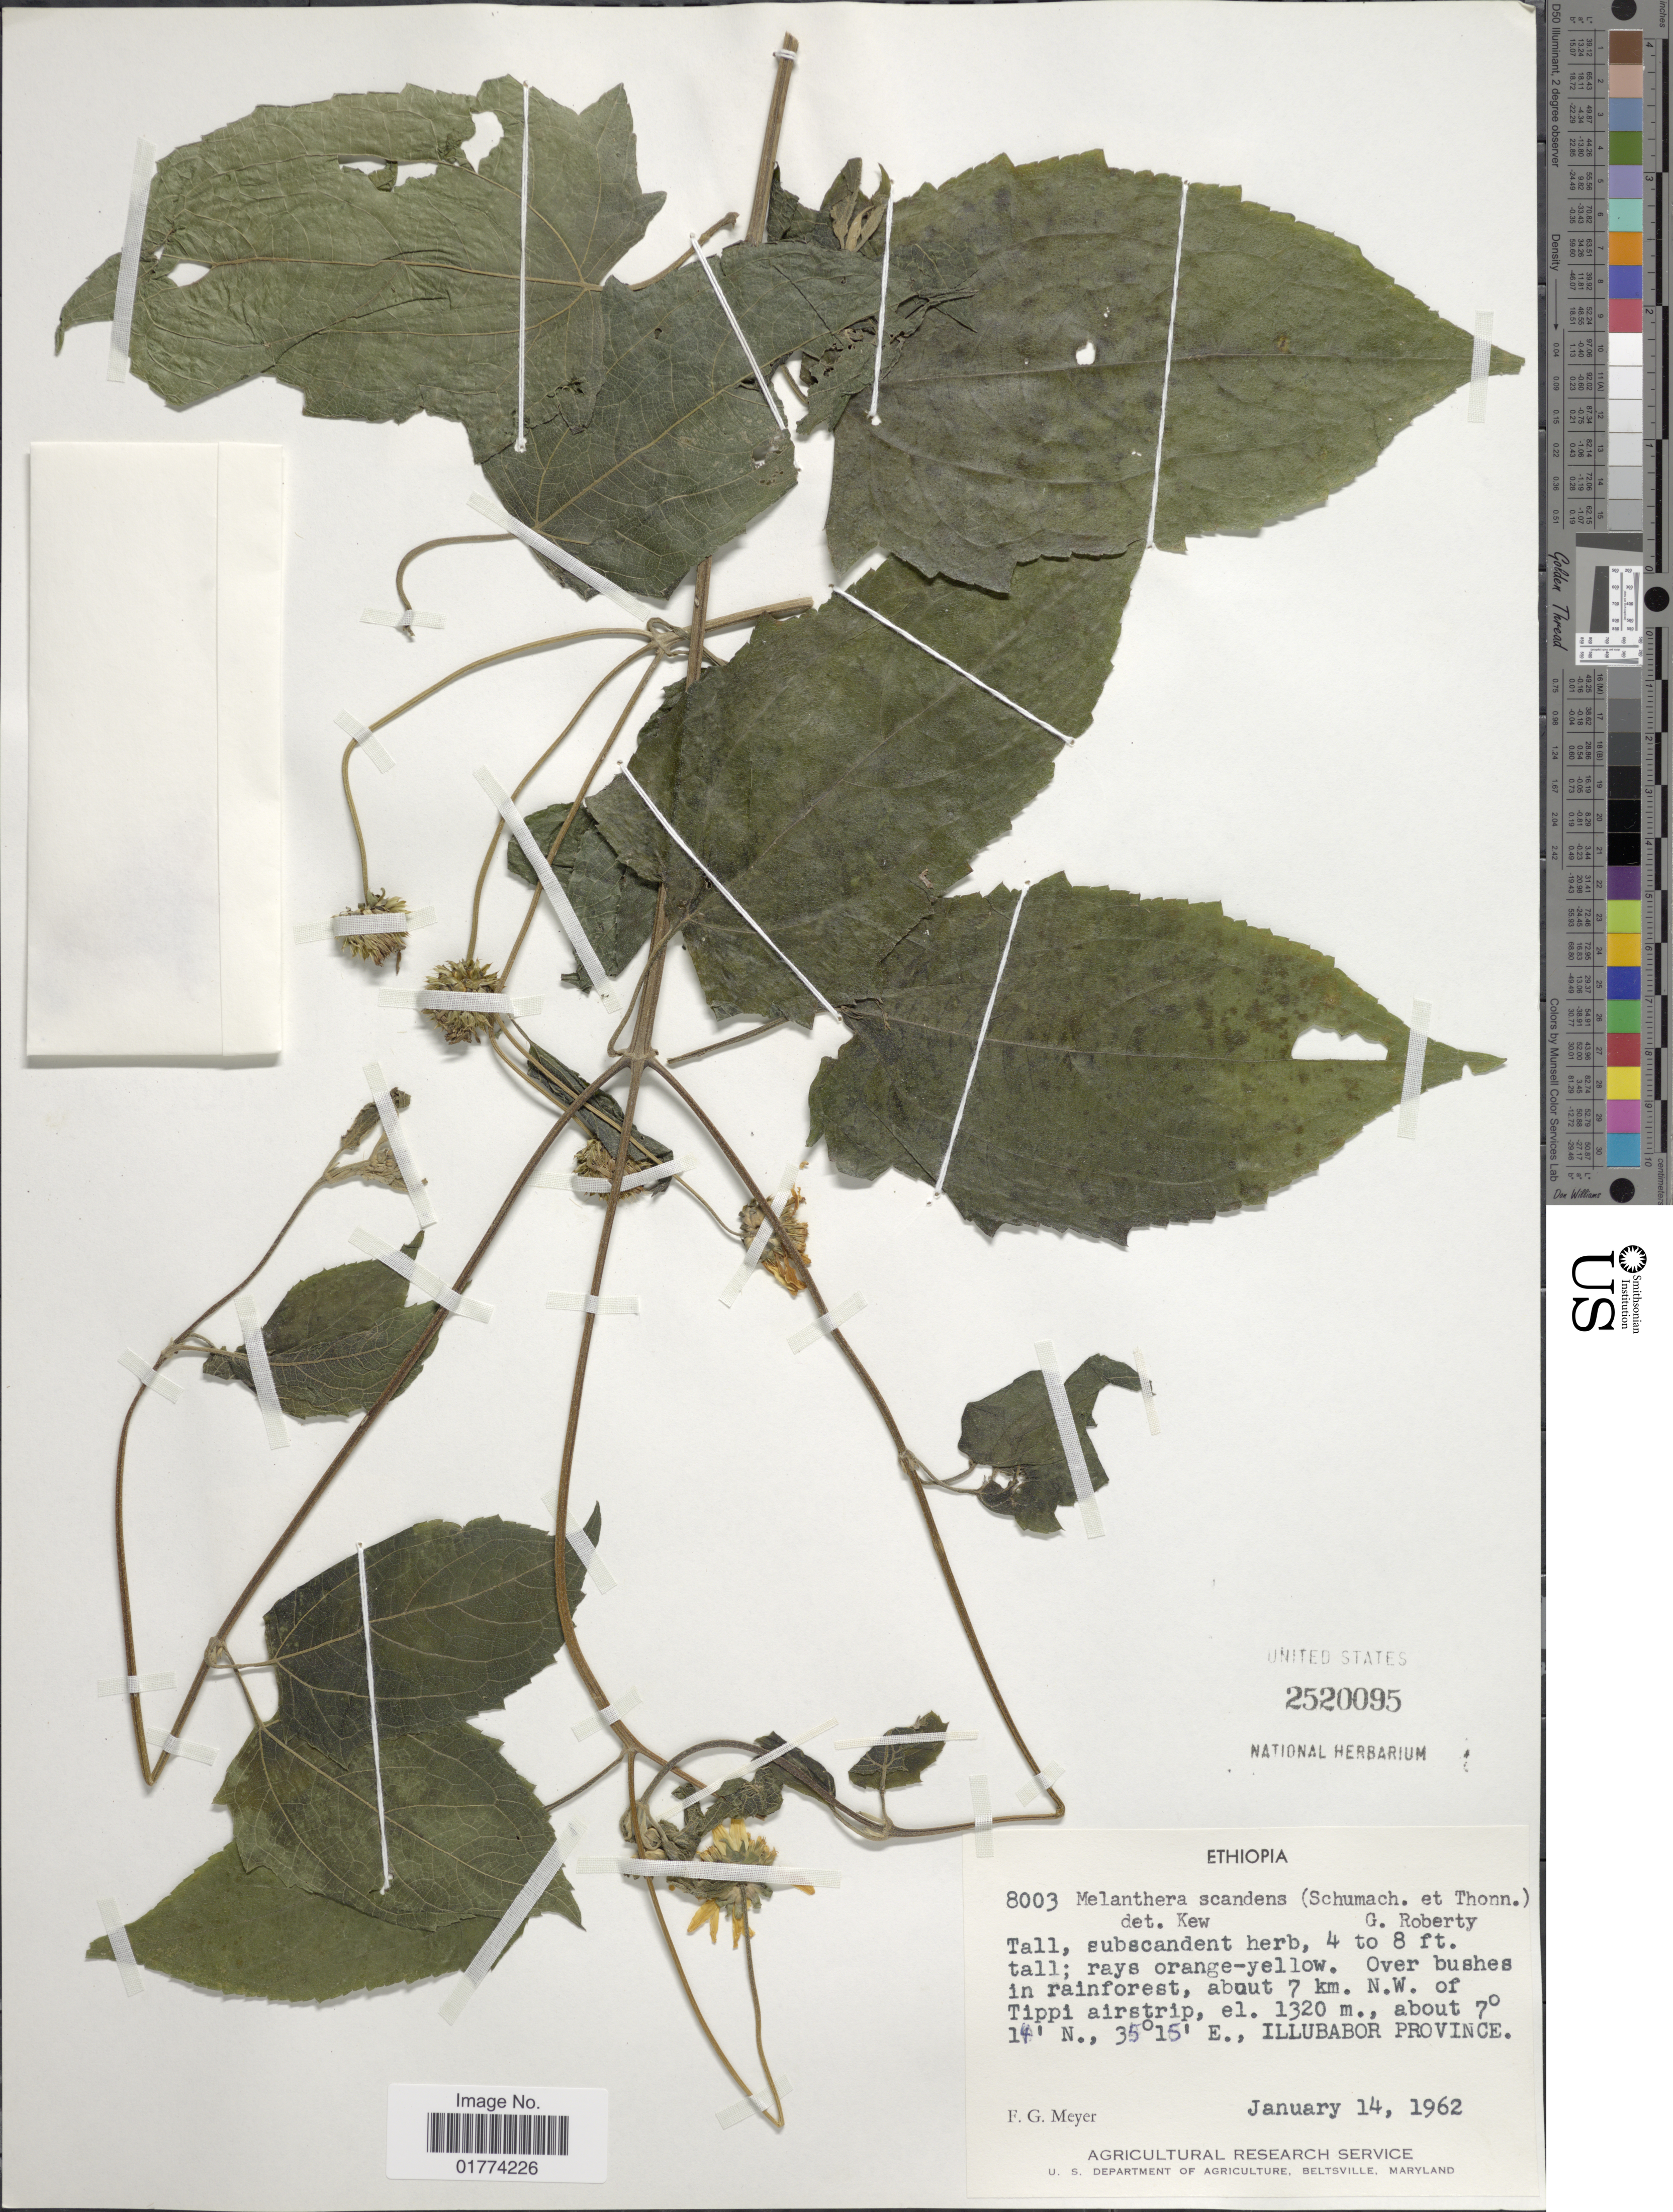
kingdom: Plantae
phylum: Tracheophyta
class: Magnoliopsida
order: Asterales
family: Asteraceae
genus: Melanthera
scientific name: Melanthera scandens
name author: (Schumach. & Thonn.) Brenan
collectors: F. G. Meyer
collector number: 8003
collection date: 1962-01-14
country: Ethiopia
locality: About 7 km. M.W. of Tippi airstrip, Illubabor Province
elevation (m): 1320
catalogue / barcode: US 2520095